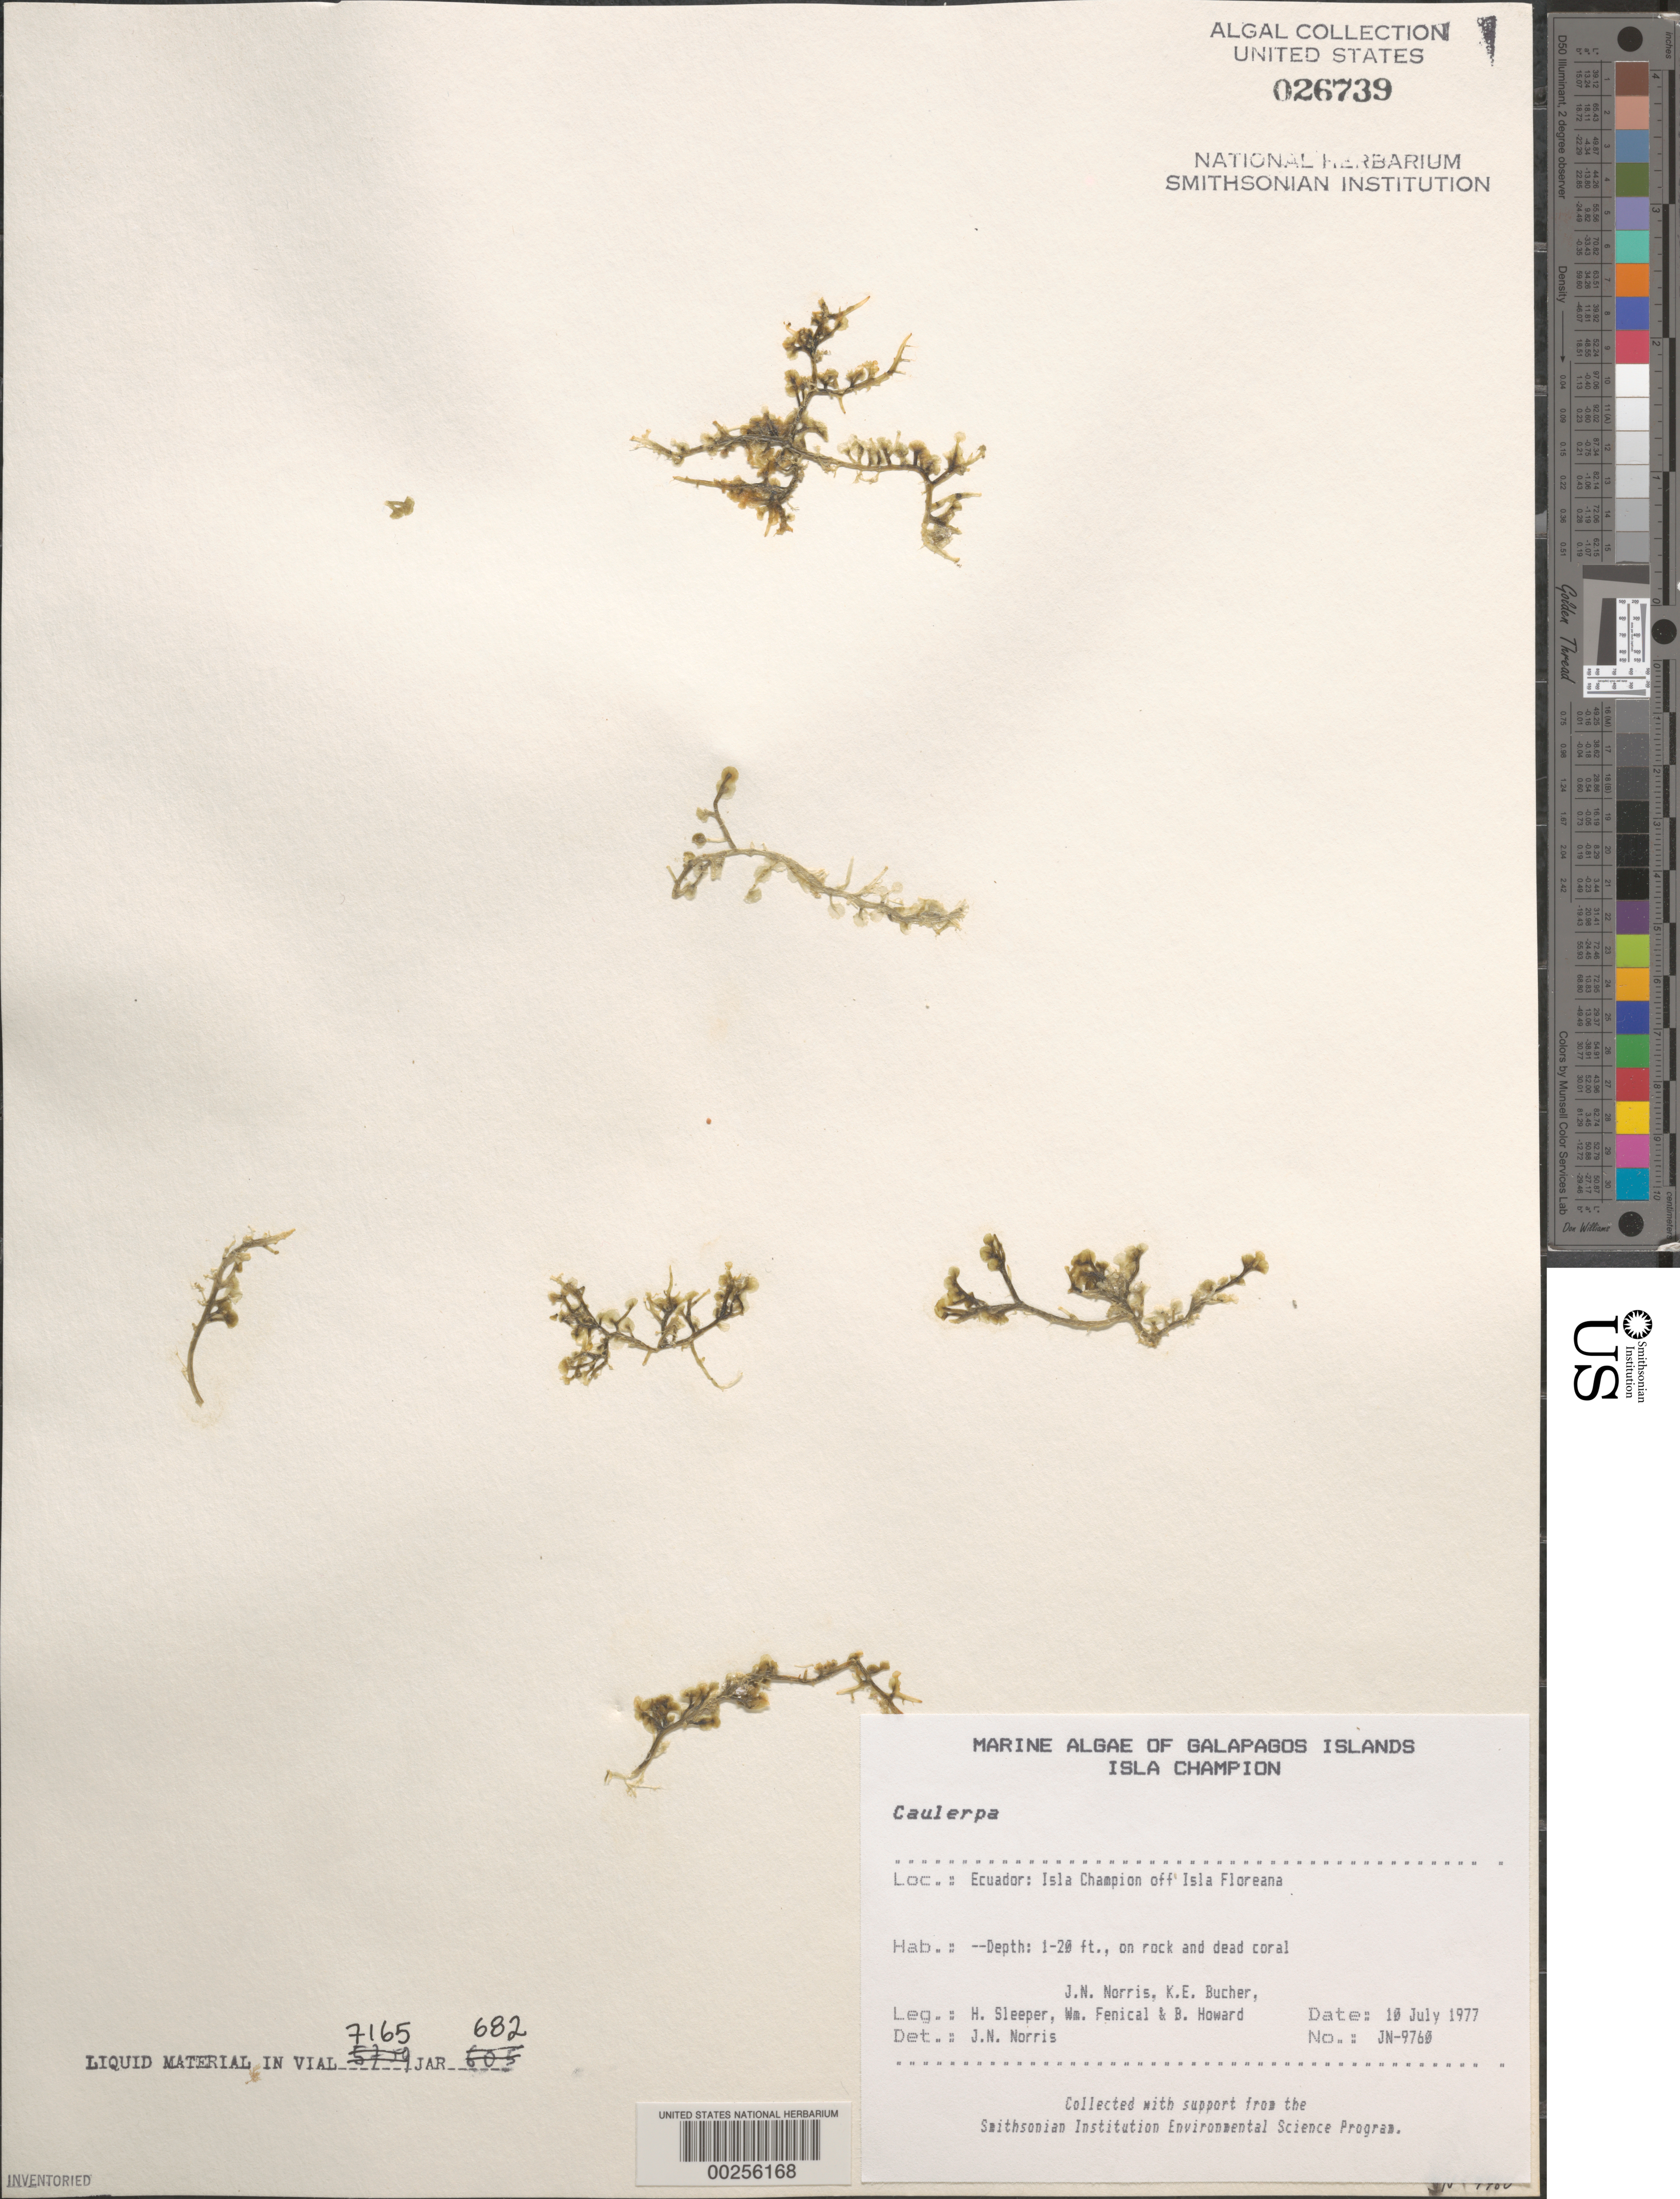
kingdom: Plantae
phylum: Chlorophyta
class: Ulvophyceae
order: Bryopsidales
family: Caulerpaceae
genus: Caulerpa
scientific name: Caulerpa sp.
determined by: Norris, James N.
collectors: J. N. Norris, K. E. Bucher, H. Sleeper, W. Fenical & B. Howard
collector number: JN-9760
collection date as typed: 10 Jul 1977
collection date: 1977-07-10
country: Ecuador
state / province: Colón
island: Champion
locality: Off Isla Santa María (Isla Floreana)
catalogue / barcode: US 26739